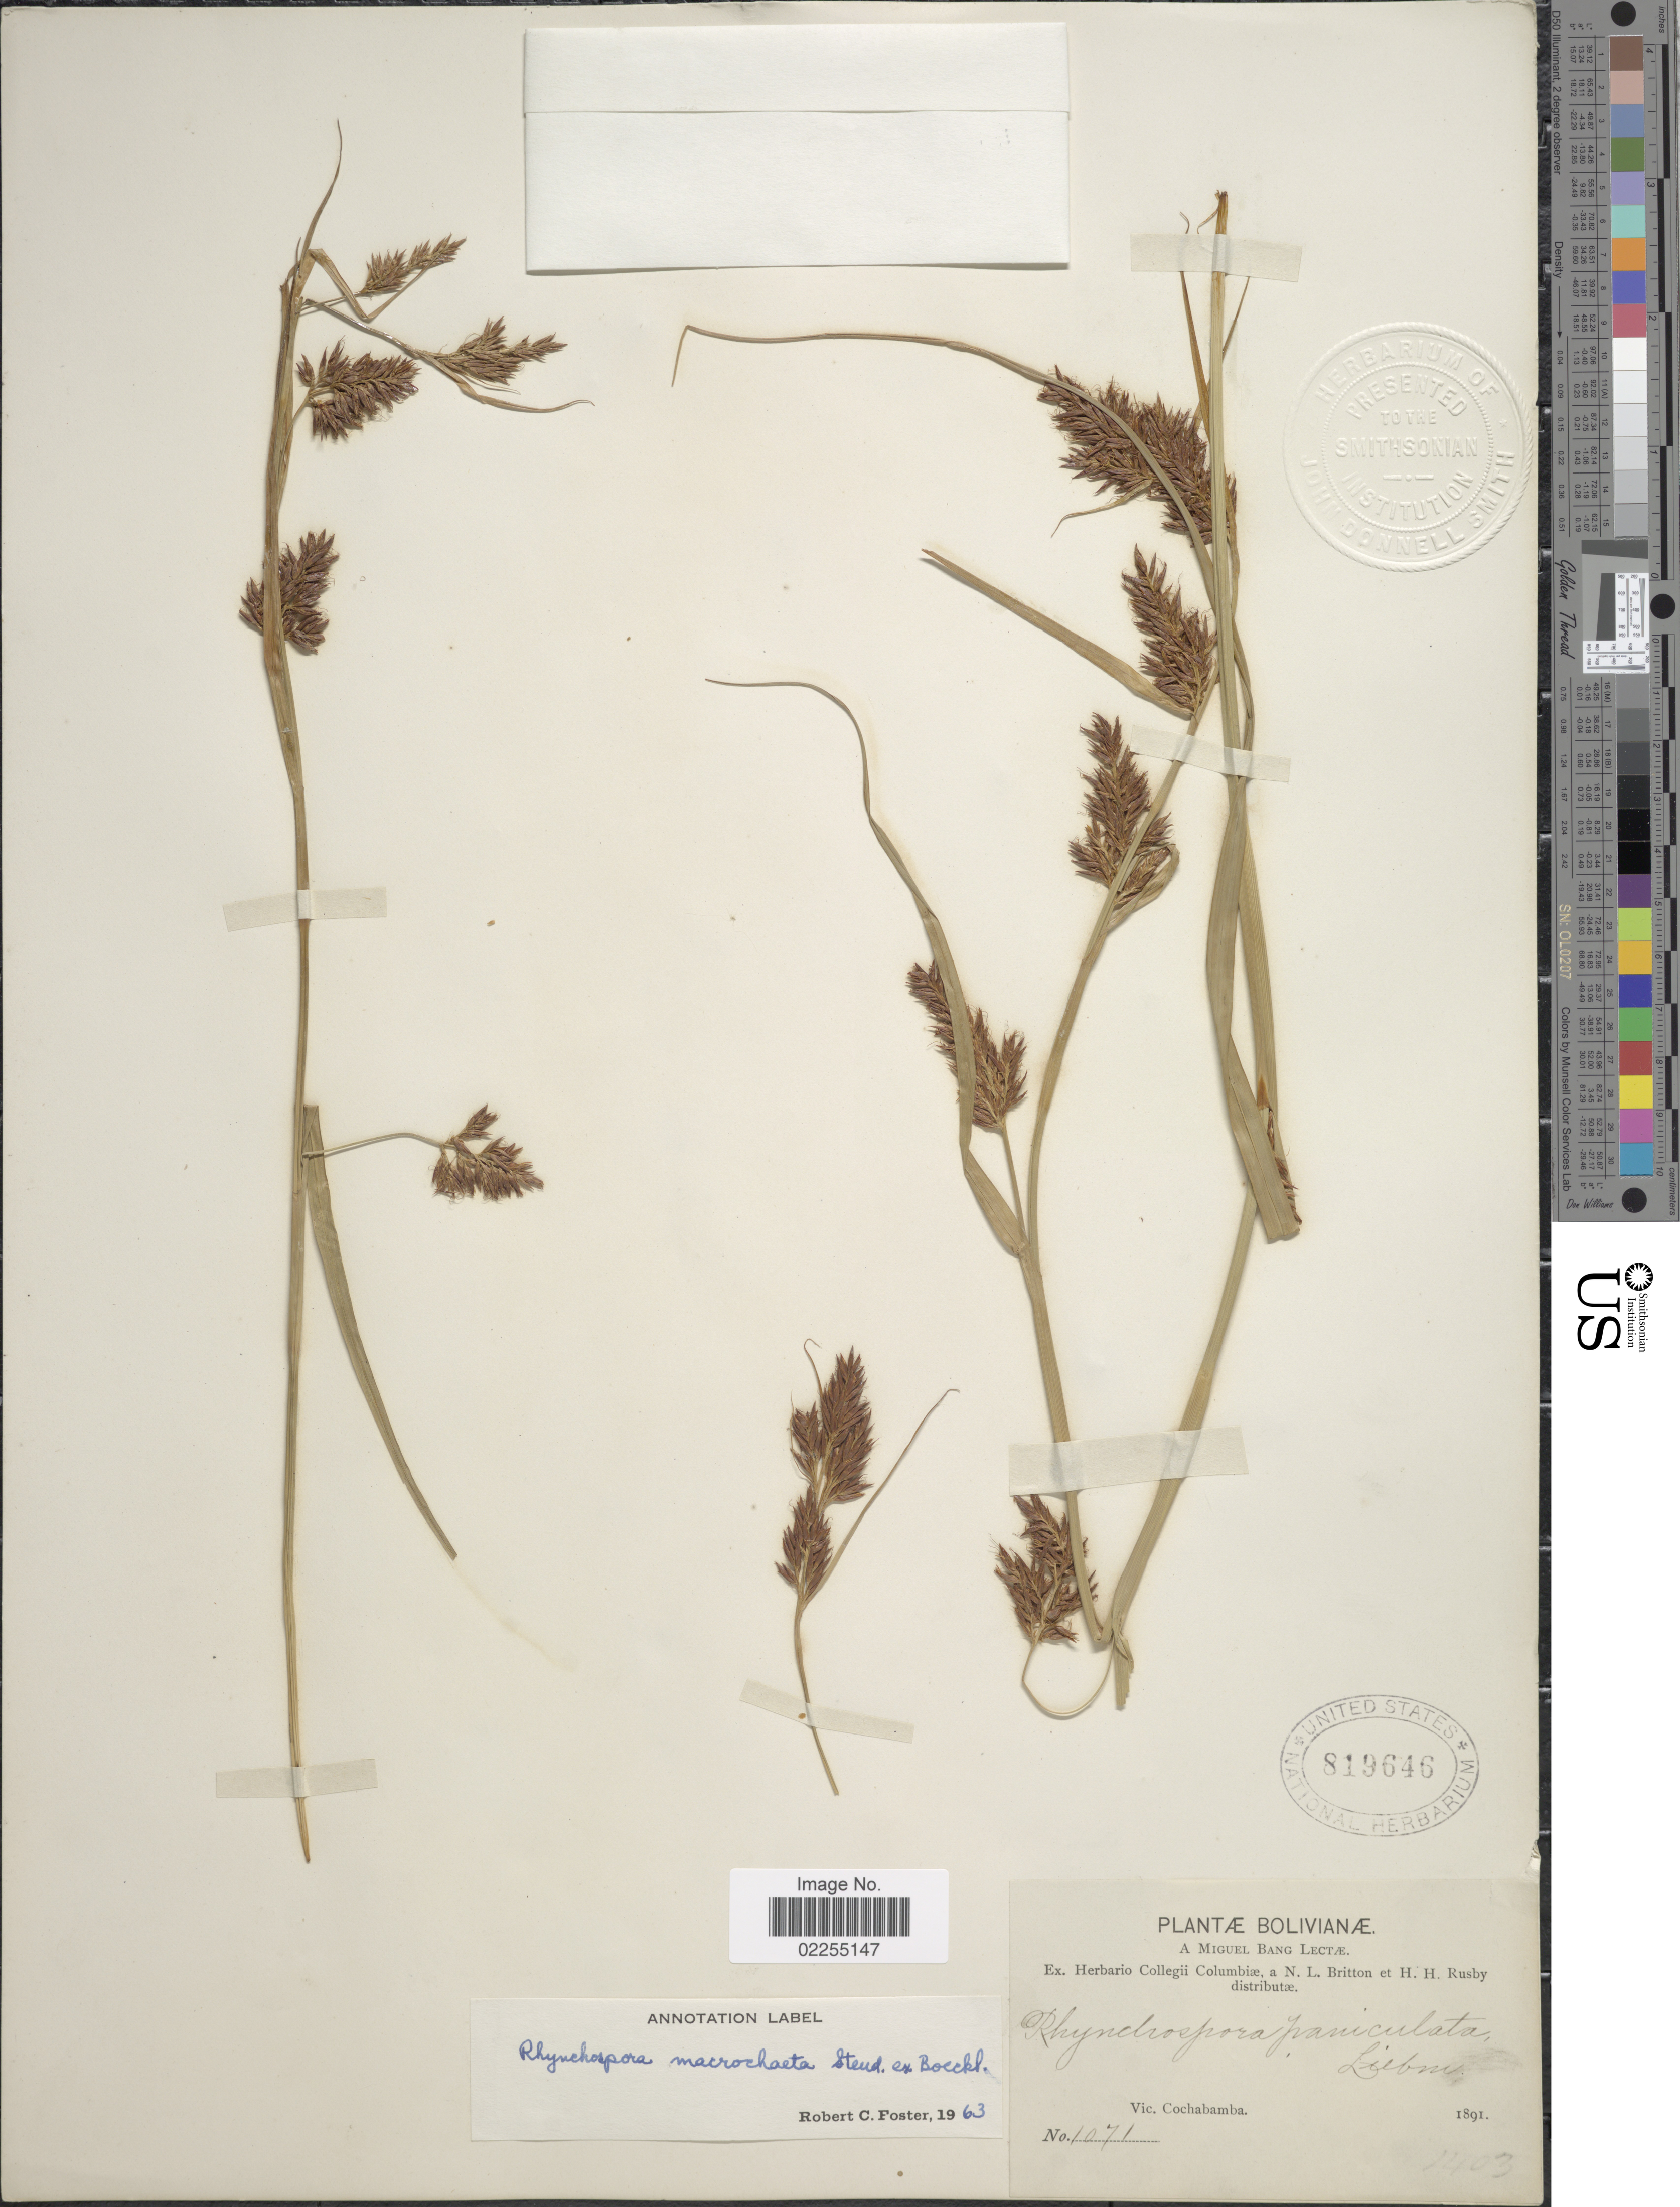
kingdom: Plantae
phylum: Tracheophyta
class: Liliopsida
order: Poales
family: Cyperaceae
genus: Rhynchospora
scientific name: Rhynchospora macrochaeta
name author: Steud. ex Boeckeler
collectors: M. Bang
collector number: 1071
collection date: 1891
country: Bolivia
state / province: Cochabamba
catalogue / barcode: US 819646